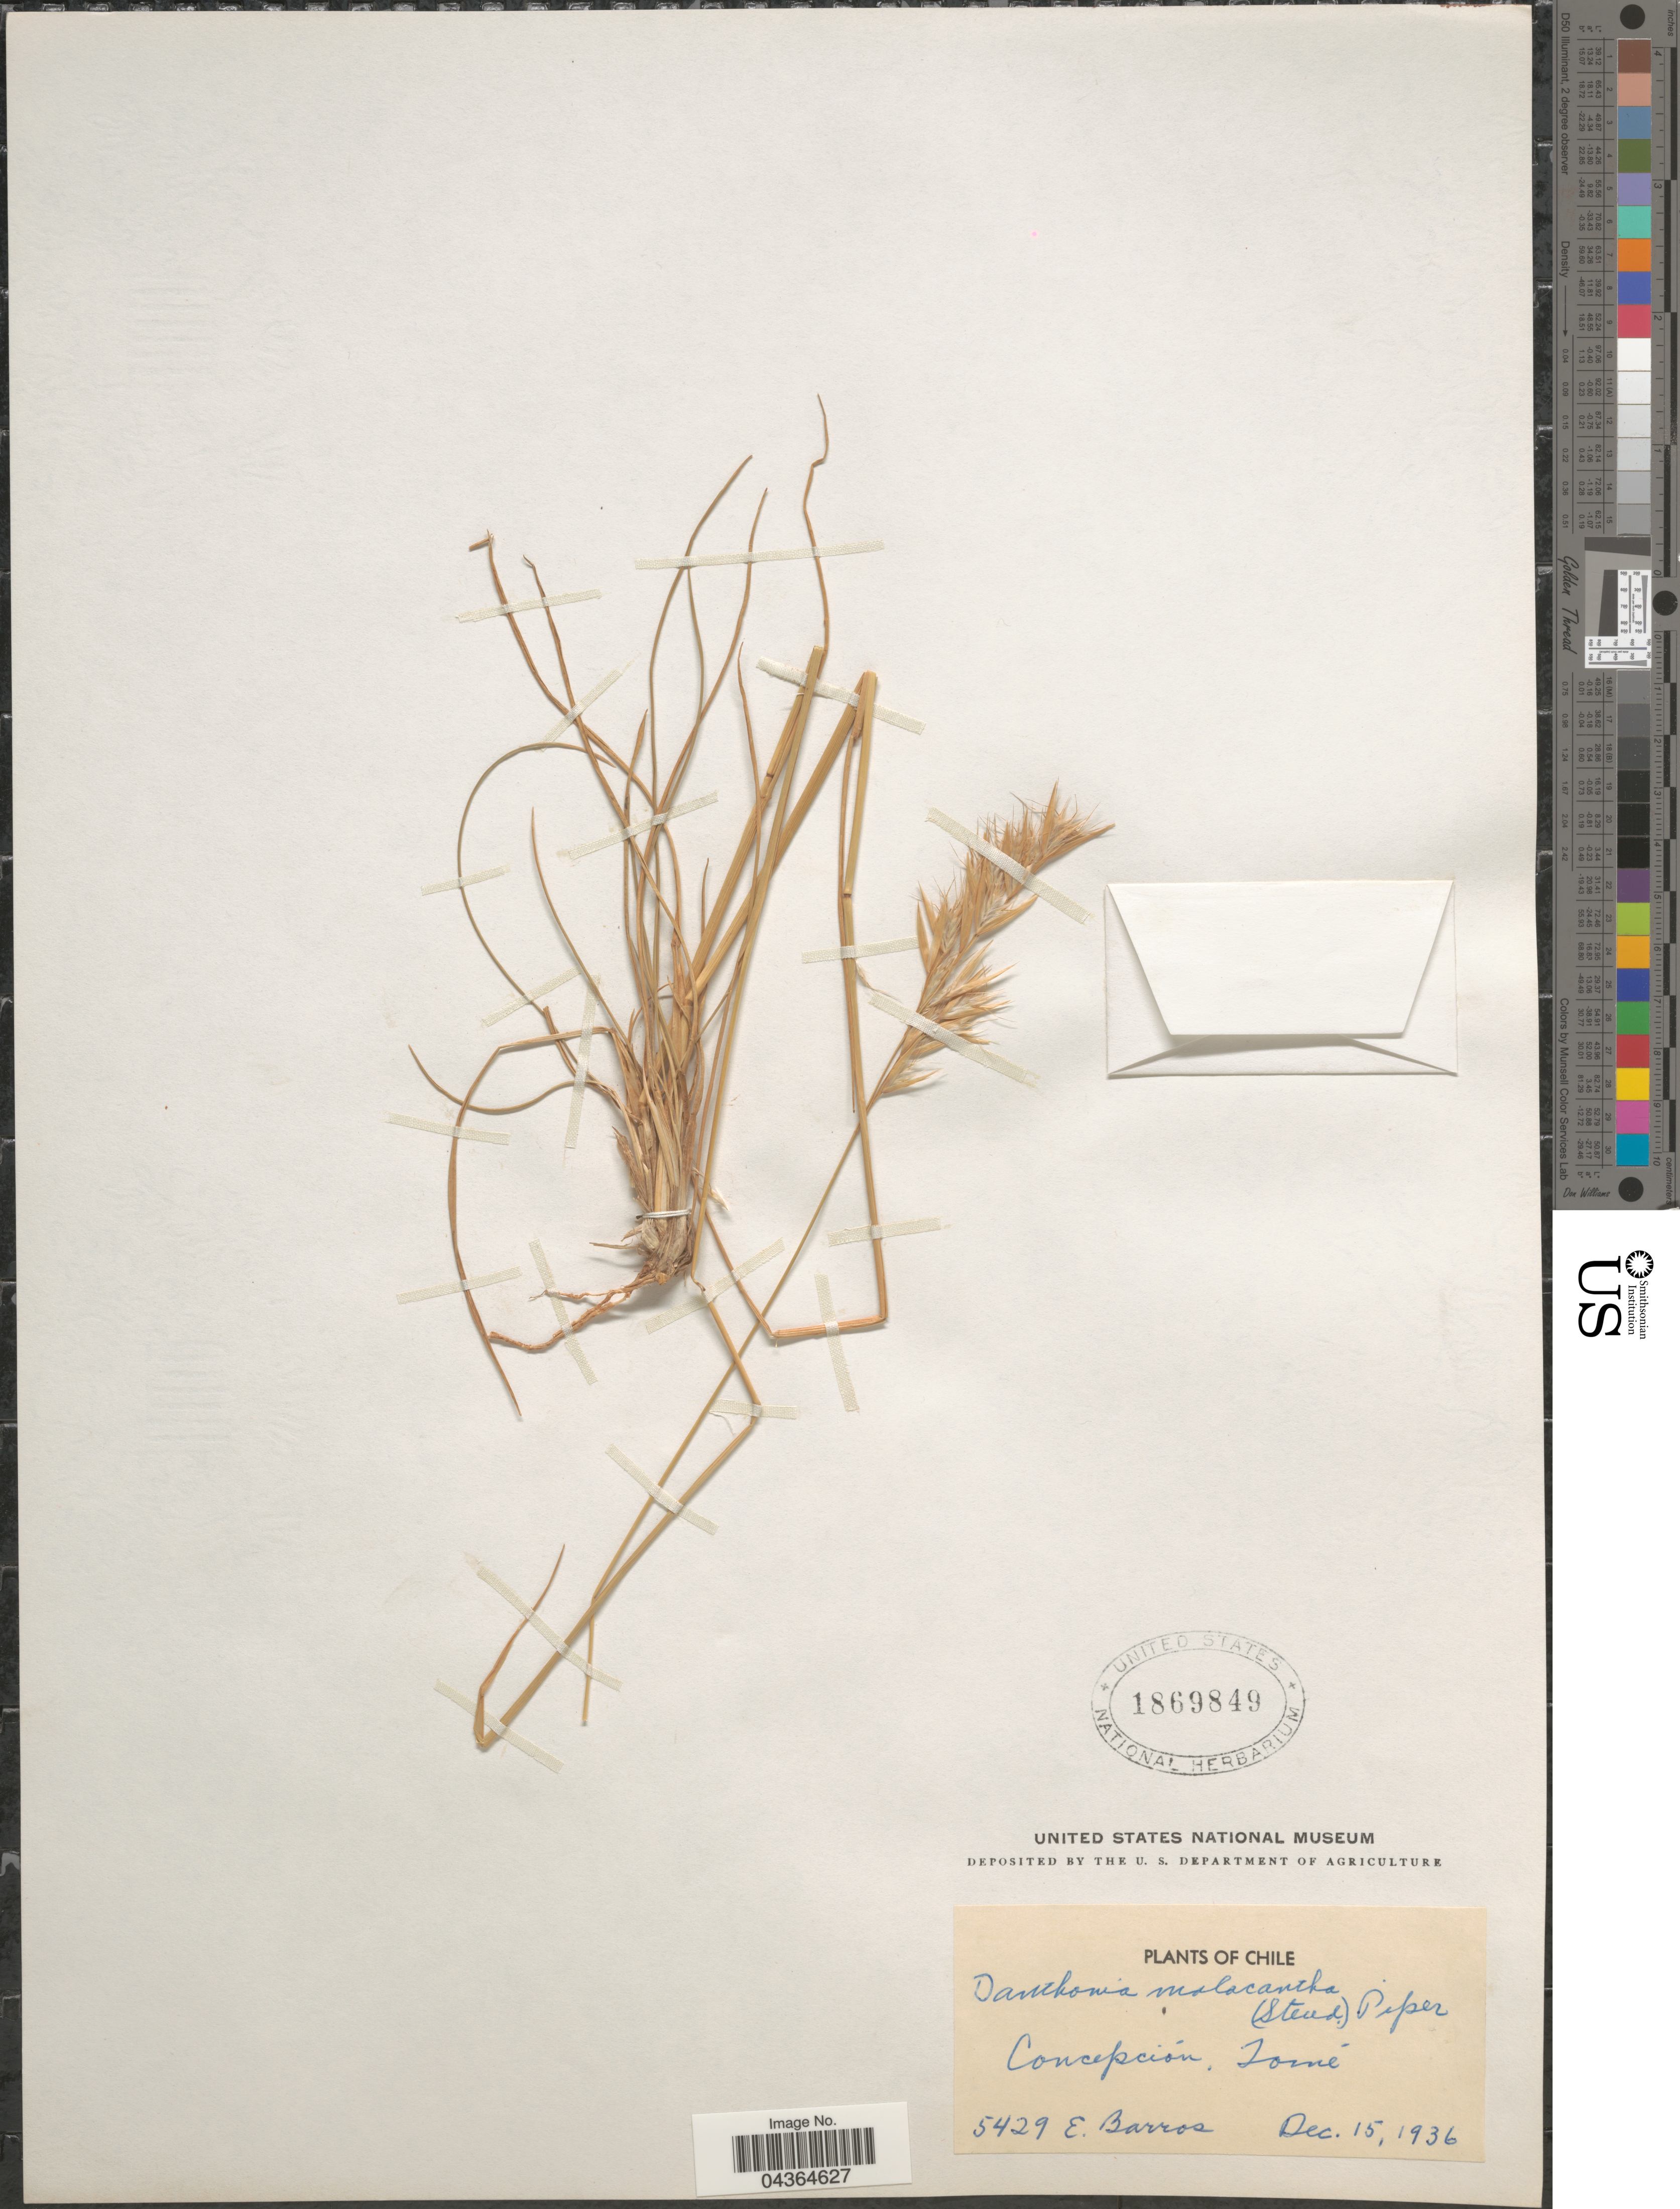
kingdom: Plantae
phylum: Tracheophyta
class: Liliopsida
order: Poales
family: Poaceae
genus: Danthonia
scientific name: Danthonia malacantha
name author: (Steud.) Pilg.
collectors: E. Barros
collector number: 5429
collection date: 1936-12-15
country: Chile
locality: Concepción, Tomé.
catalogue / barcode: US 1869849